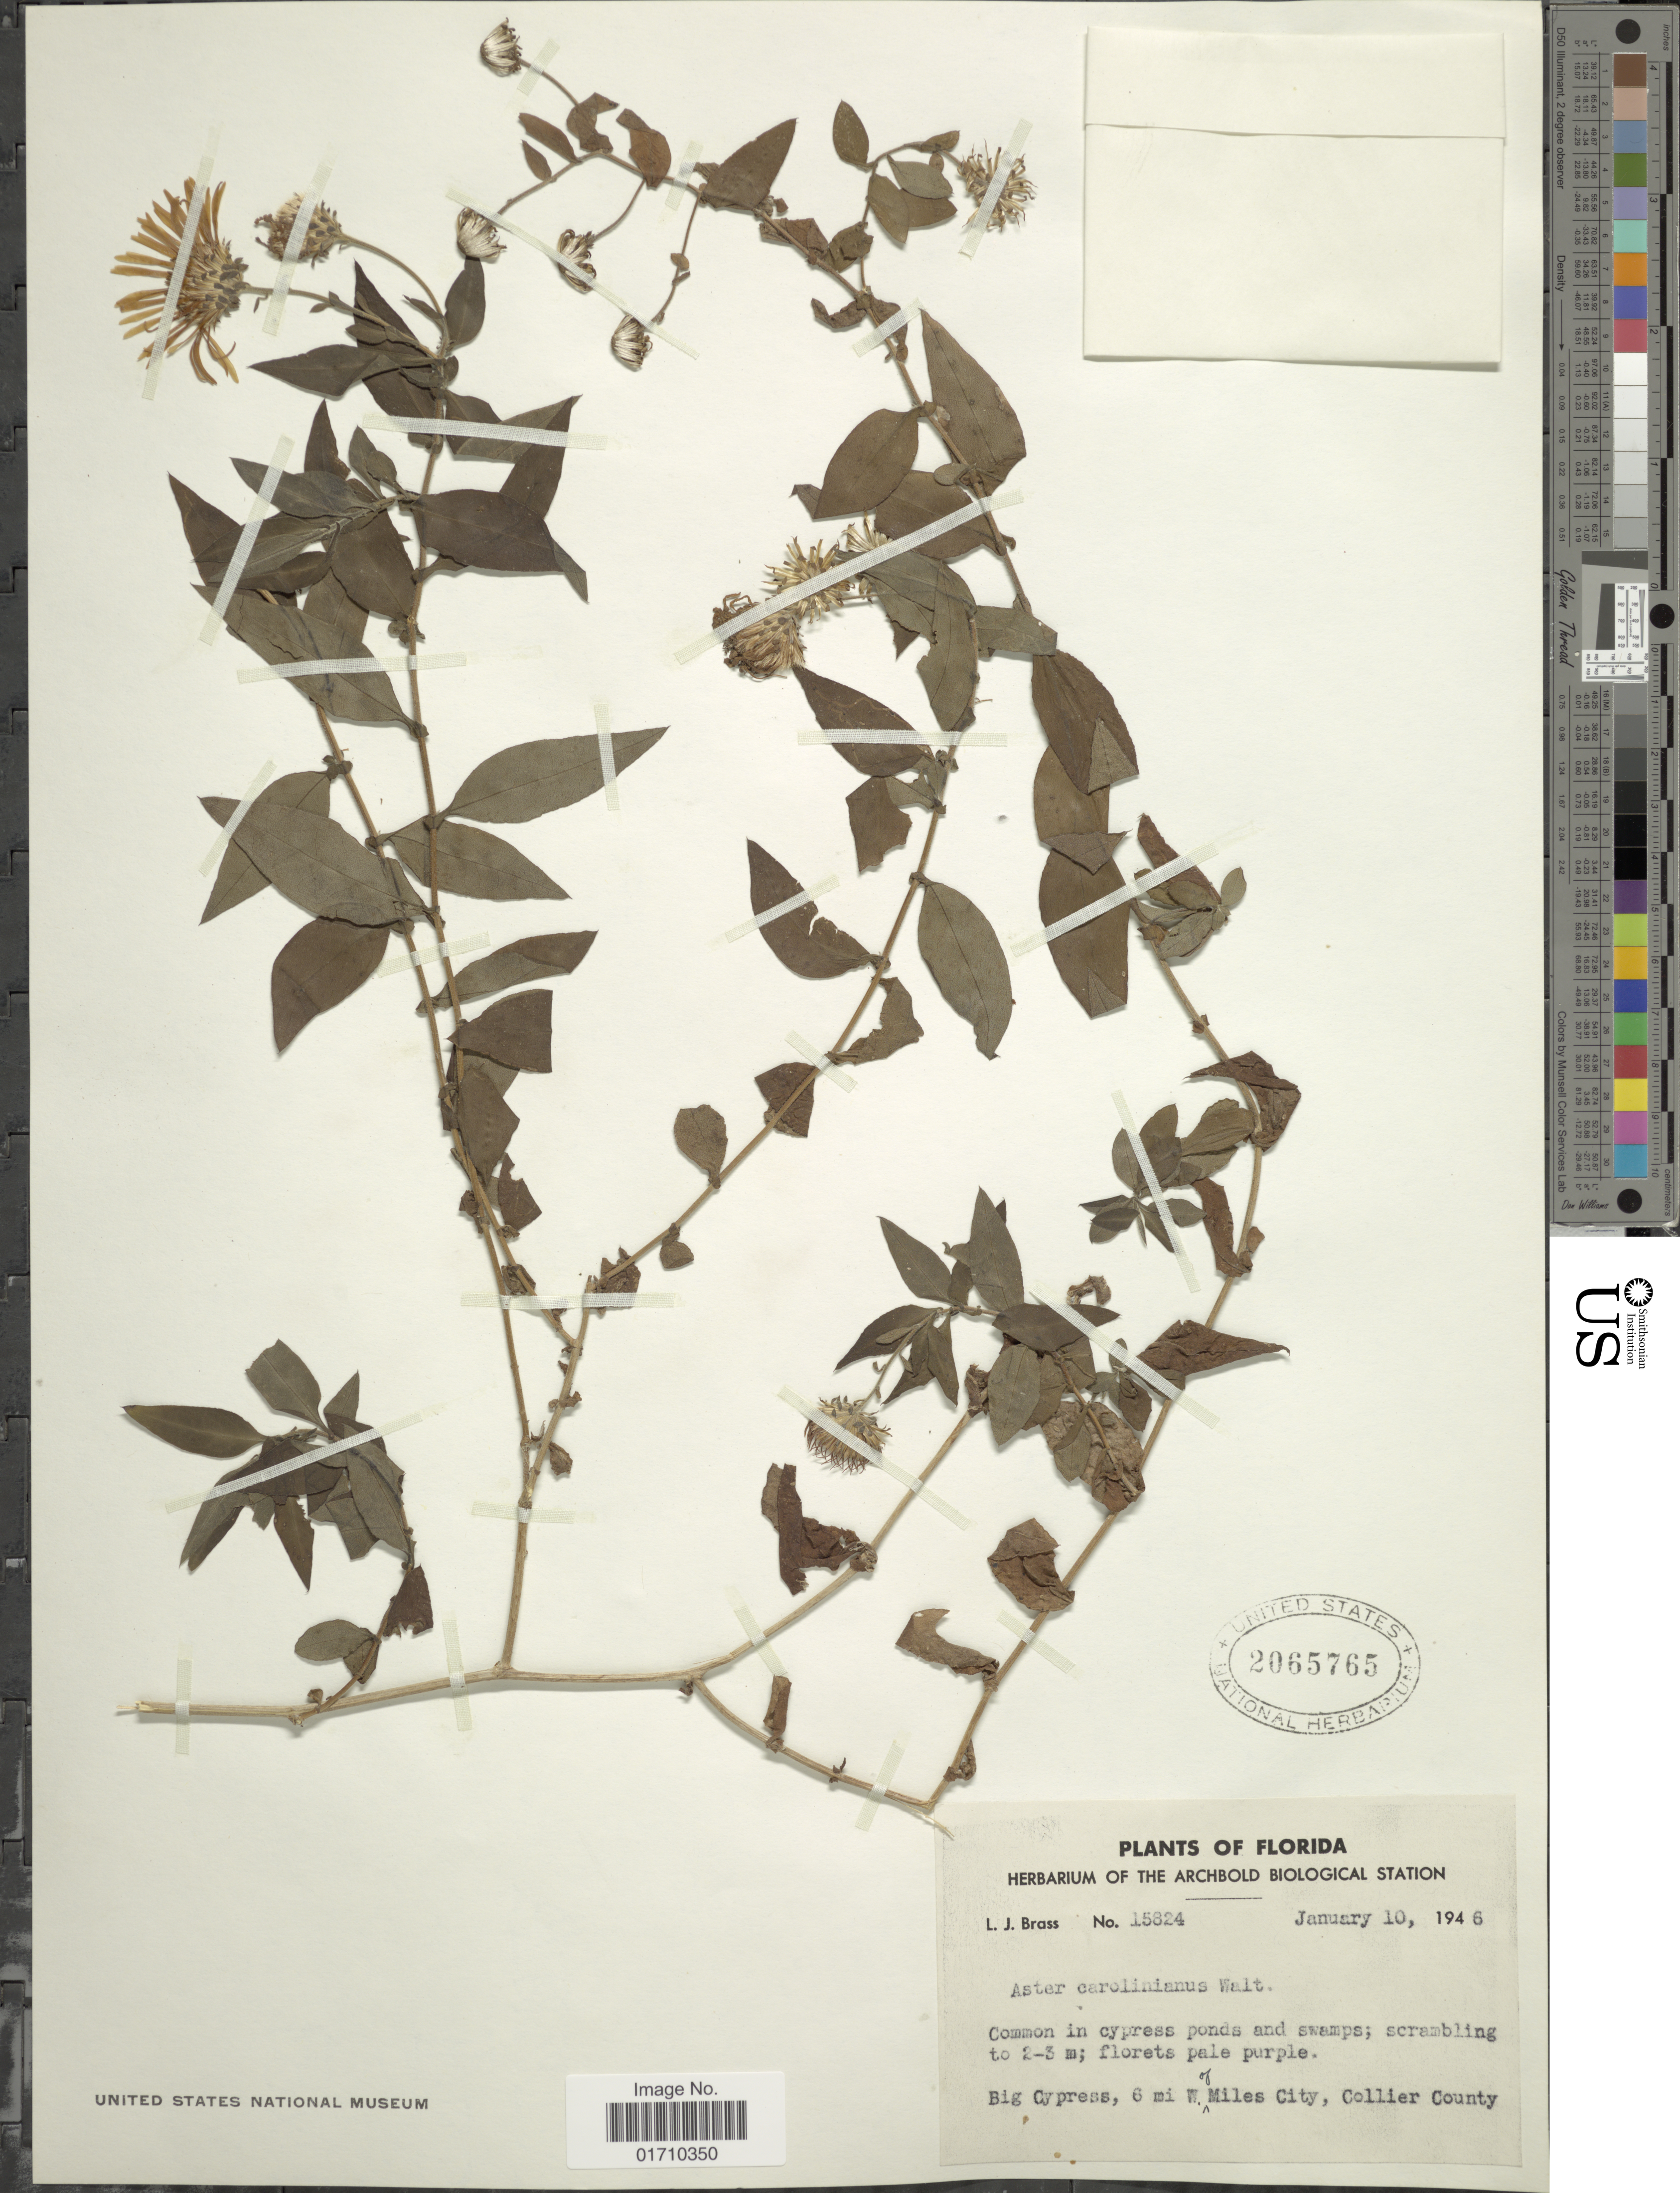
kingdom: Plantae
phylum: Tracheophyta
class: Magnoliopsida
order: Asterales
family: Asteraceae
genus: Ampelaster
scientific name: Ampelaster carolinianus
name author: (Walter) G.L. Nesom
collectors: L. J. Brass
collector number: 15824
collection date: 1946-01-10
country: United States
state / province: Florida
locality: Big Cypress, 6 mi W of Miles City, Collier County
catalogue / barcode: US 2065765